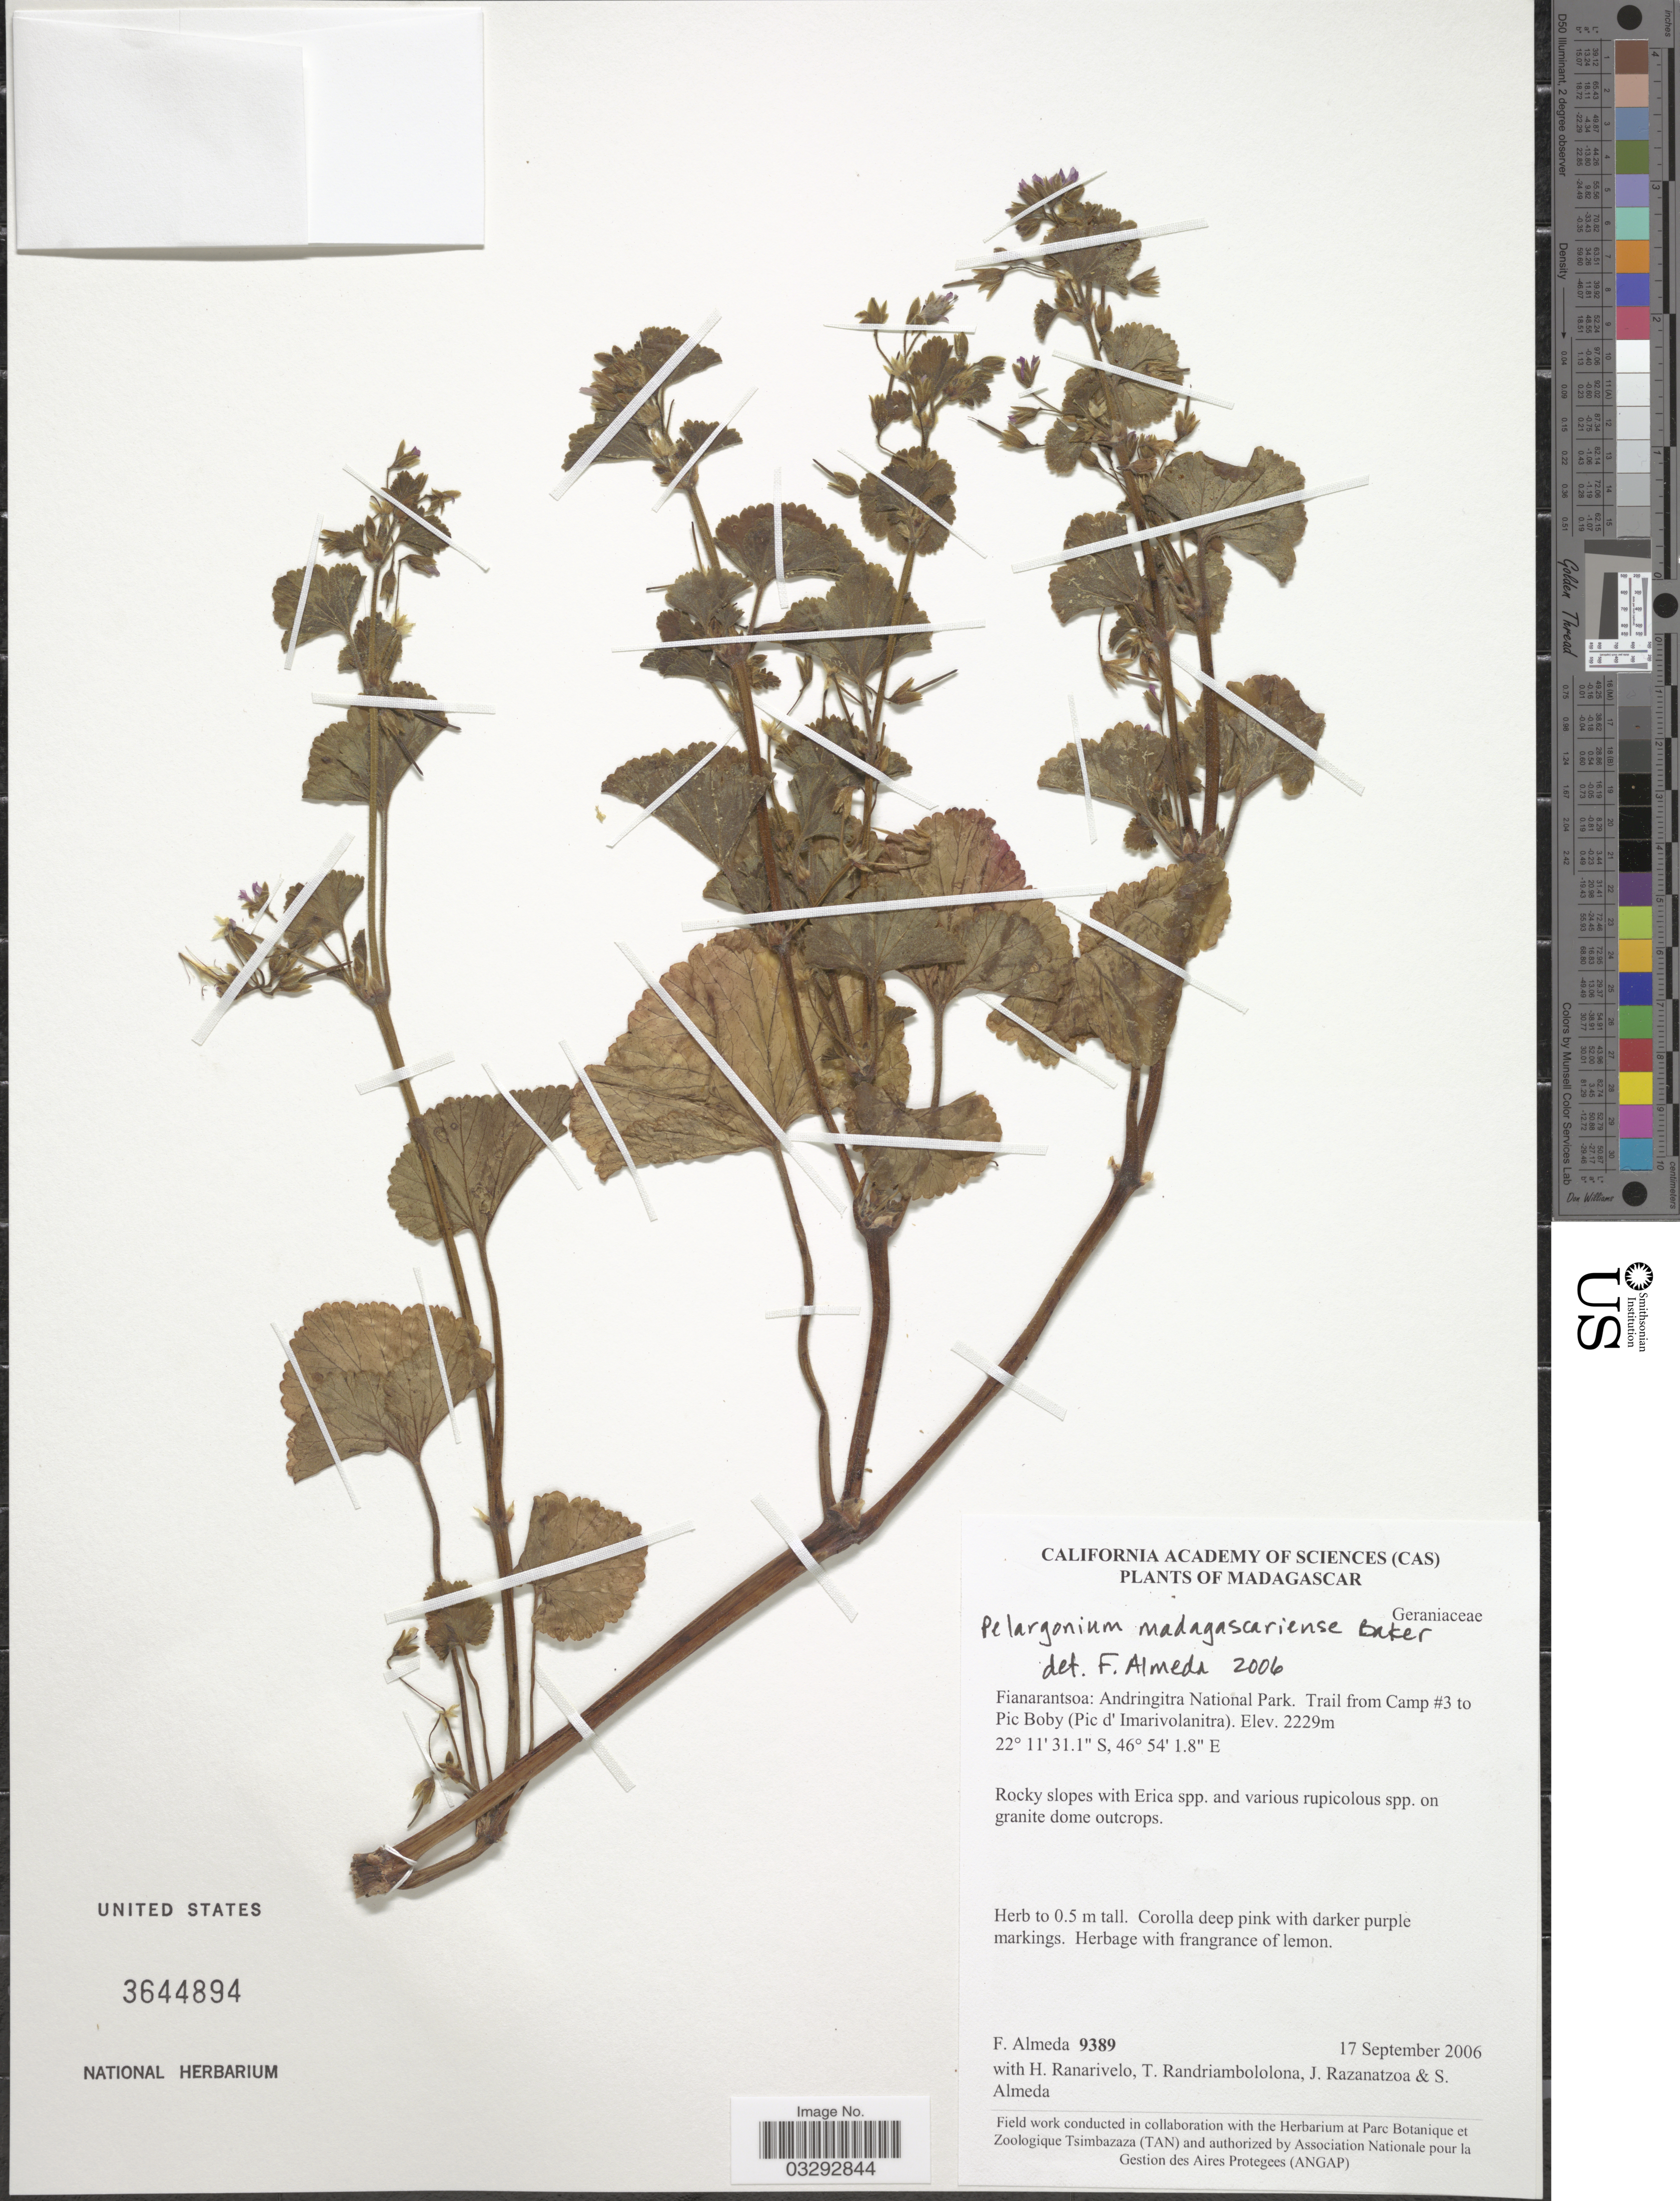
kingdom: Plantae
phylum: Tracheophyta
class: Magnoliopsida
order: Geraniales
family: Geraniaceae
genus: Pelargonium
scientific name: Pelargonium madagascariense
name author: Baker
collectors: F. Almeda, H. Ranarivelo, T. Randriambololona, J. Razanatzoa & S. Almeda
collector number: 9389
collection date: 2006-09-17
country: Madagascar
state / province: Haute Matsiatra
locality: Andringitra National Park. Trail from Camp #3 to Pic Boby (Pic d'Imarivolanitra).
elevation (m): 2229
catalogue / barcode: US 3644894